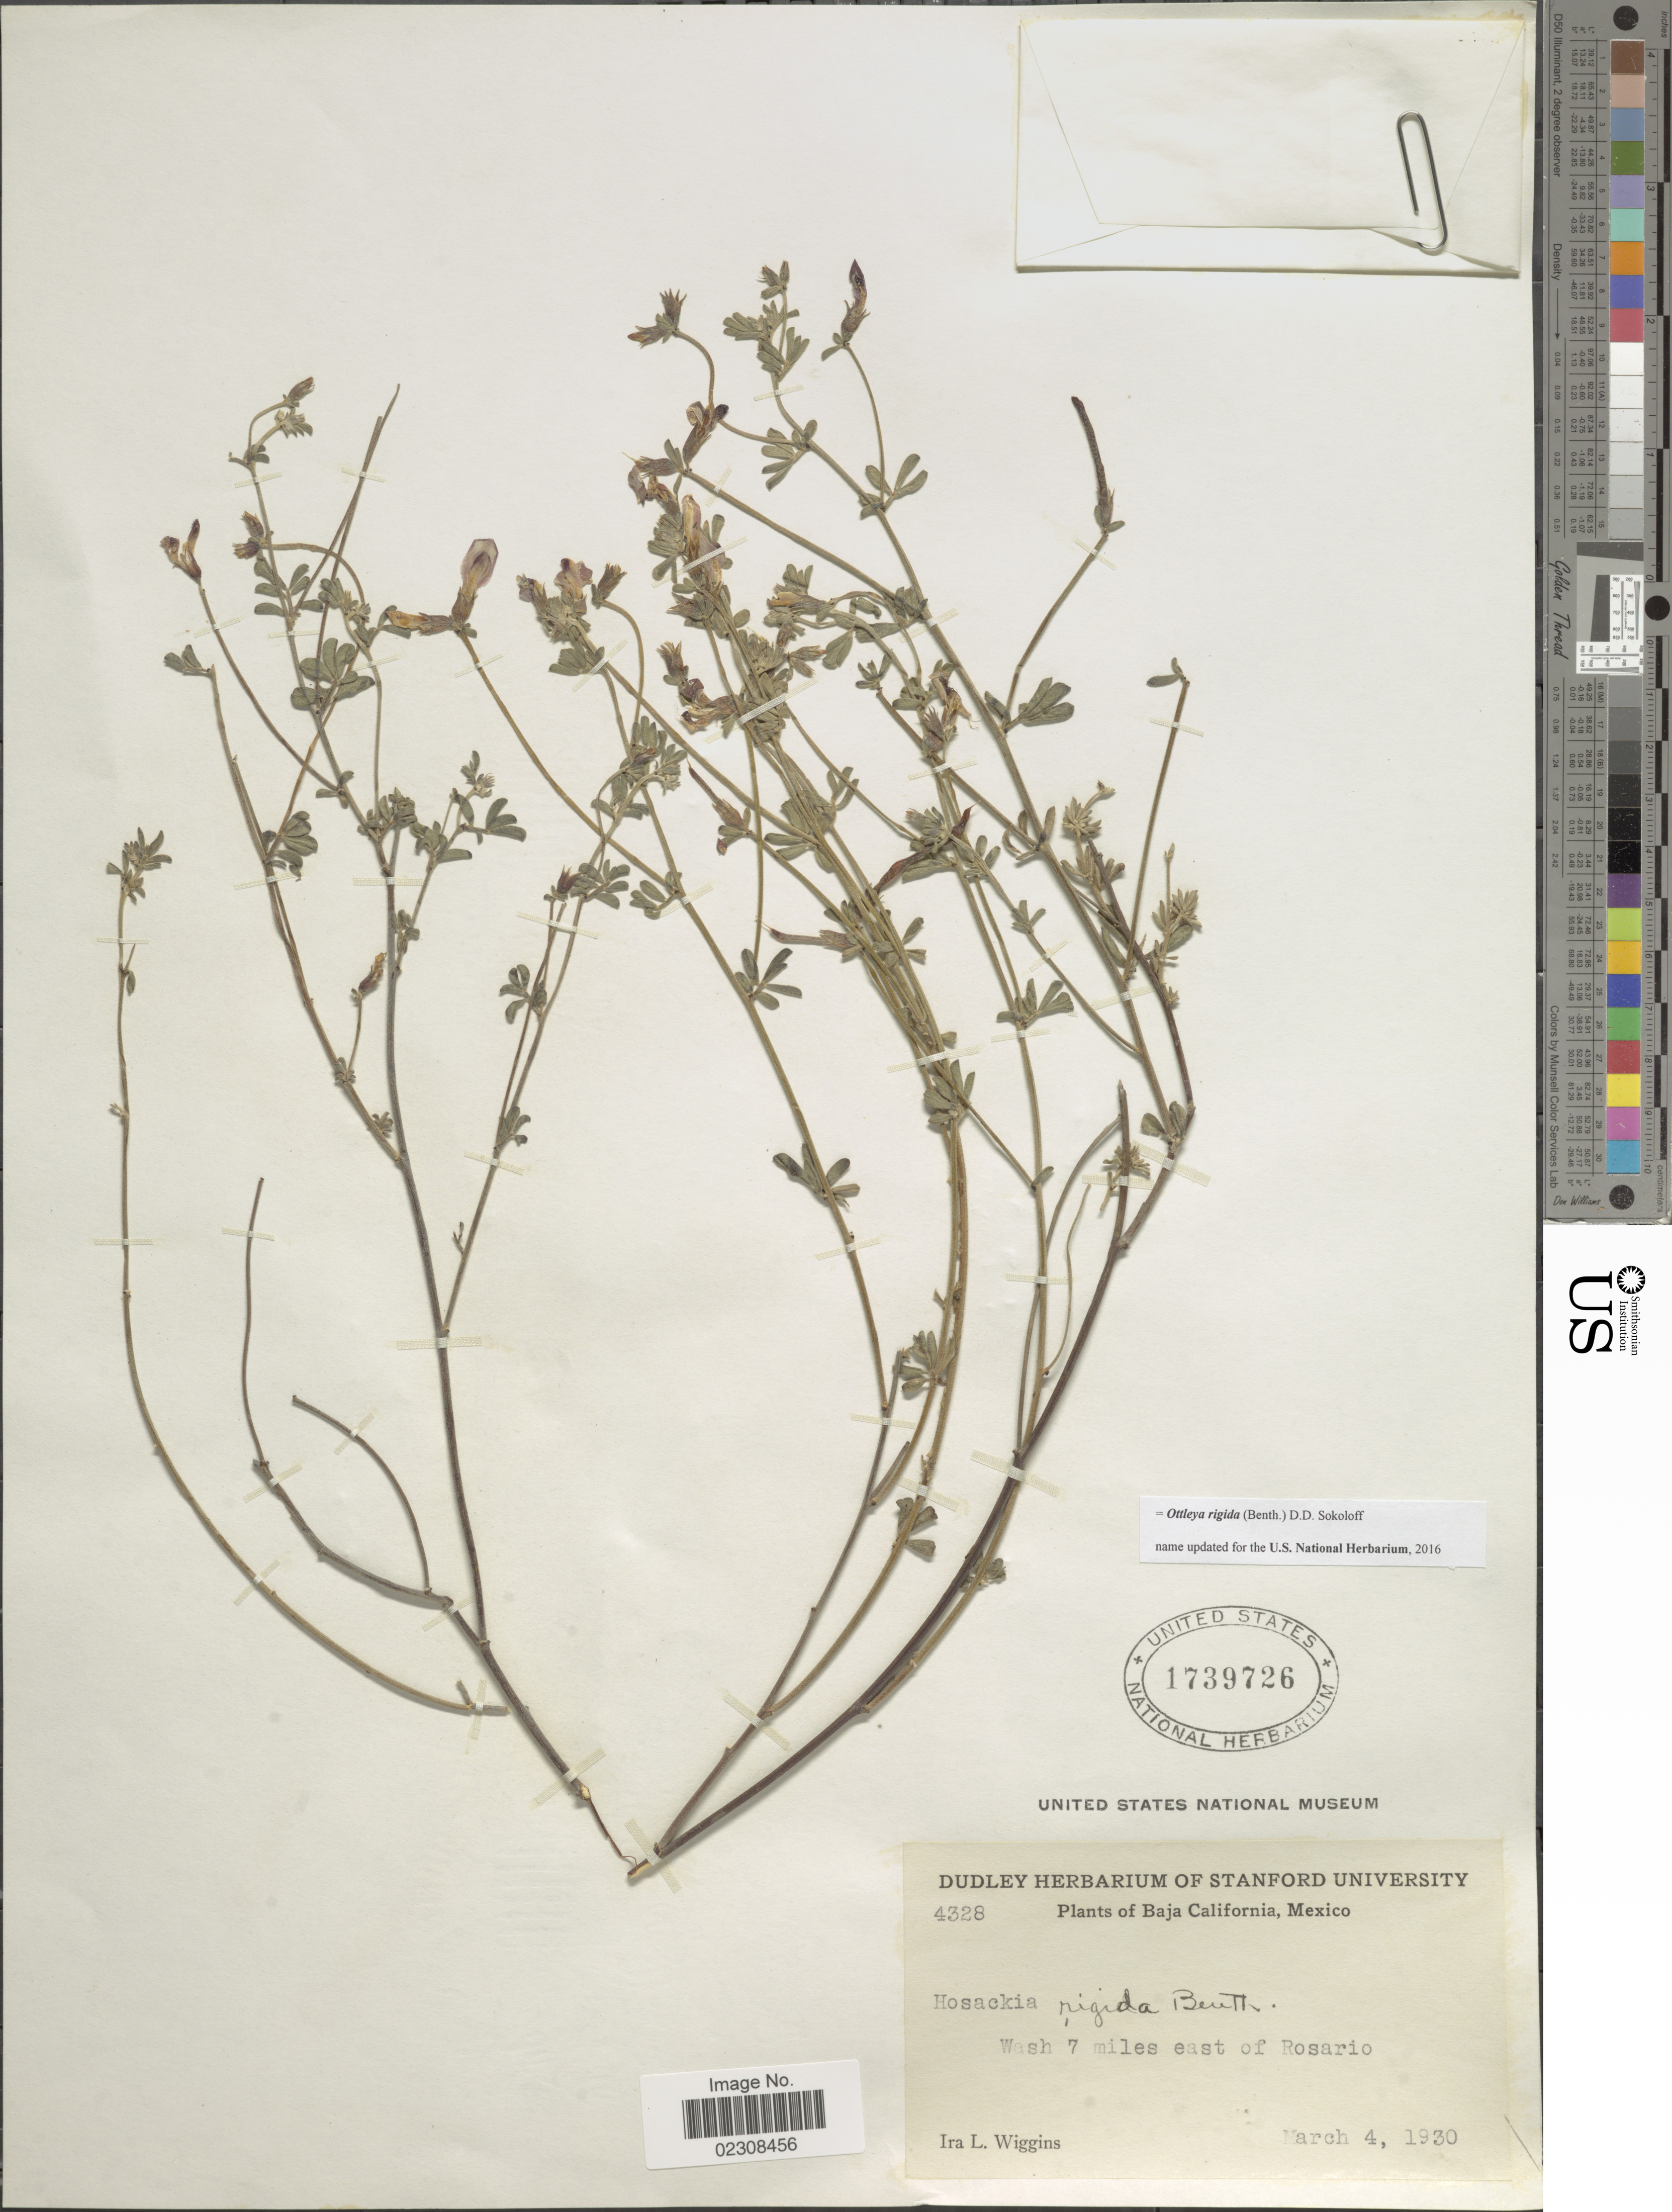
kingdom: Plantae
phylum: Tracheophyta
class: Magnoliopsida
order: Fabales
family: Fabaceae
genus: Ottleya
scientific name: Ottleya rigida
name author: (Benth.) D.D. Sokoloff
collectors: I. L. Wiggins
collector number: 4328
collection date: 1930-03-04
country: Mexico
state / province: Baja California Norte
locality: Wash 7 miles east of Rosario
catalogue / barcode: US 1739726